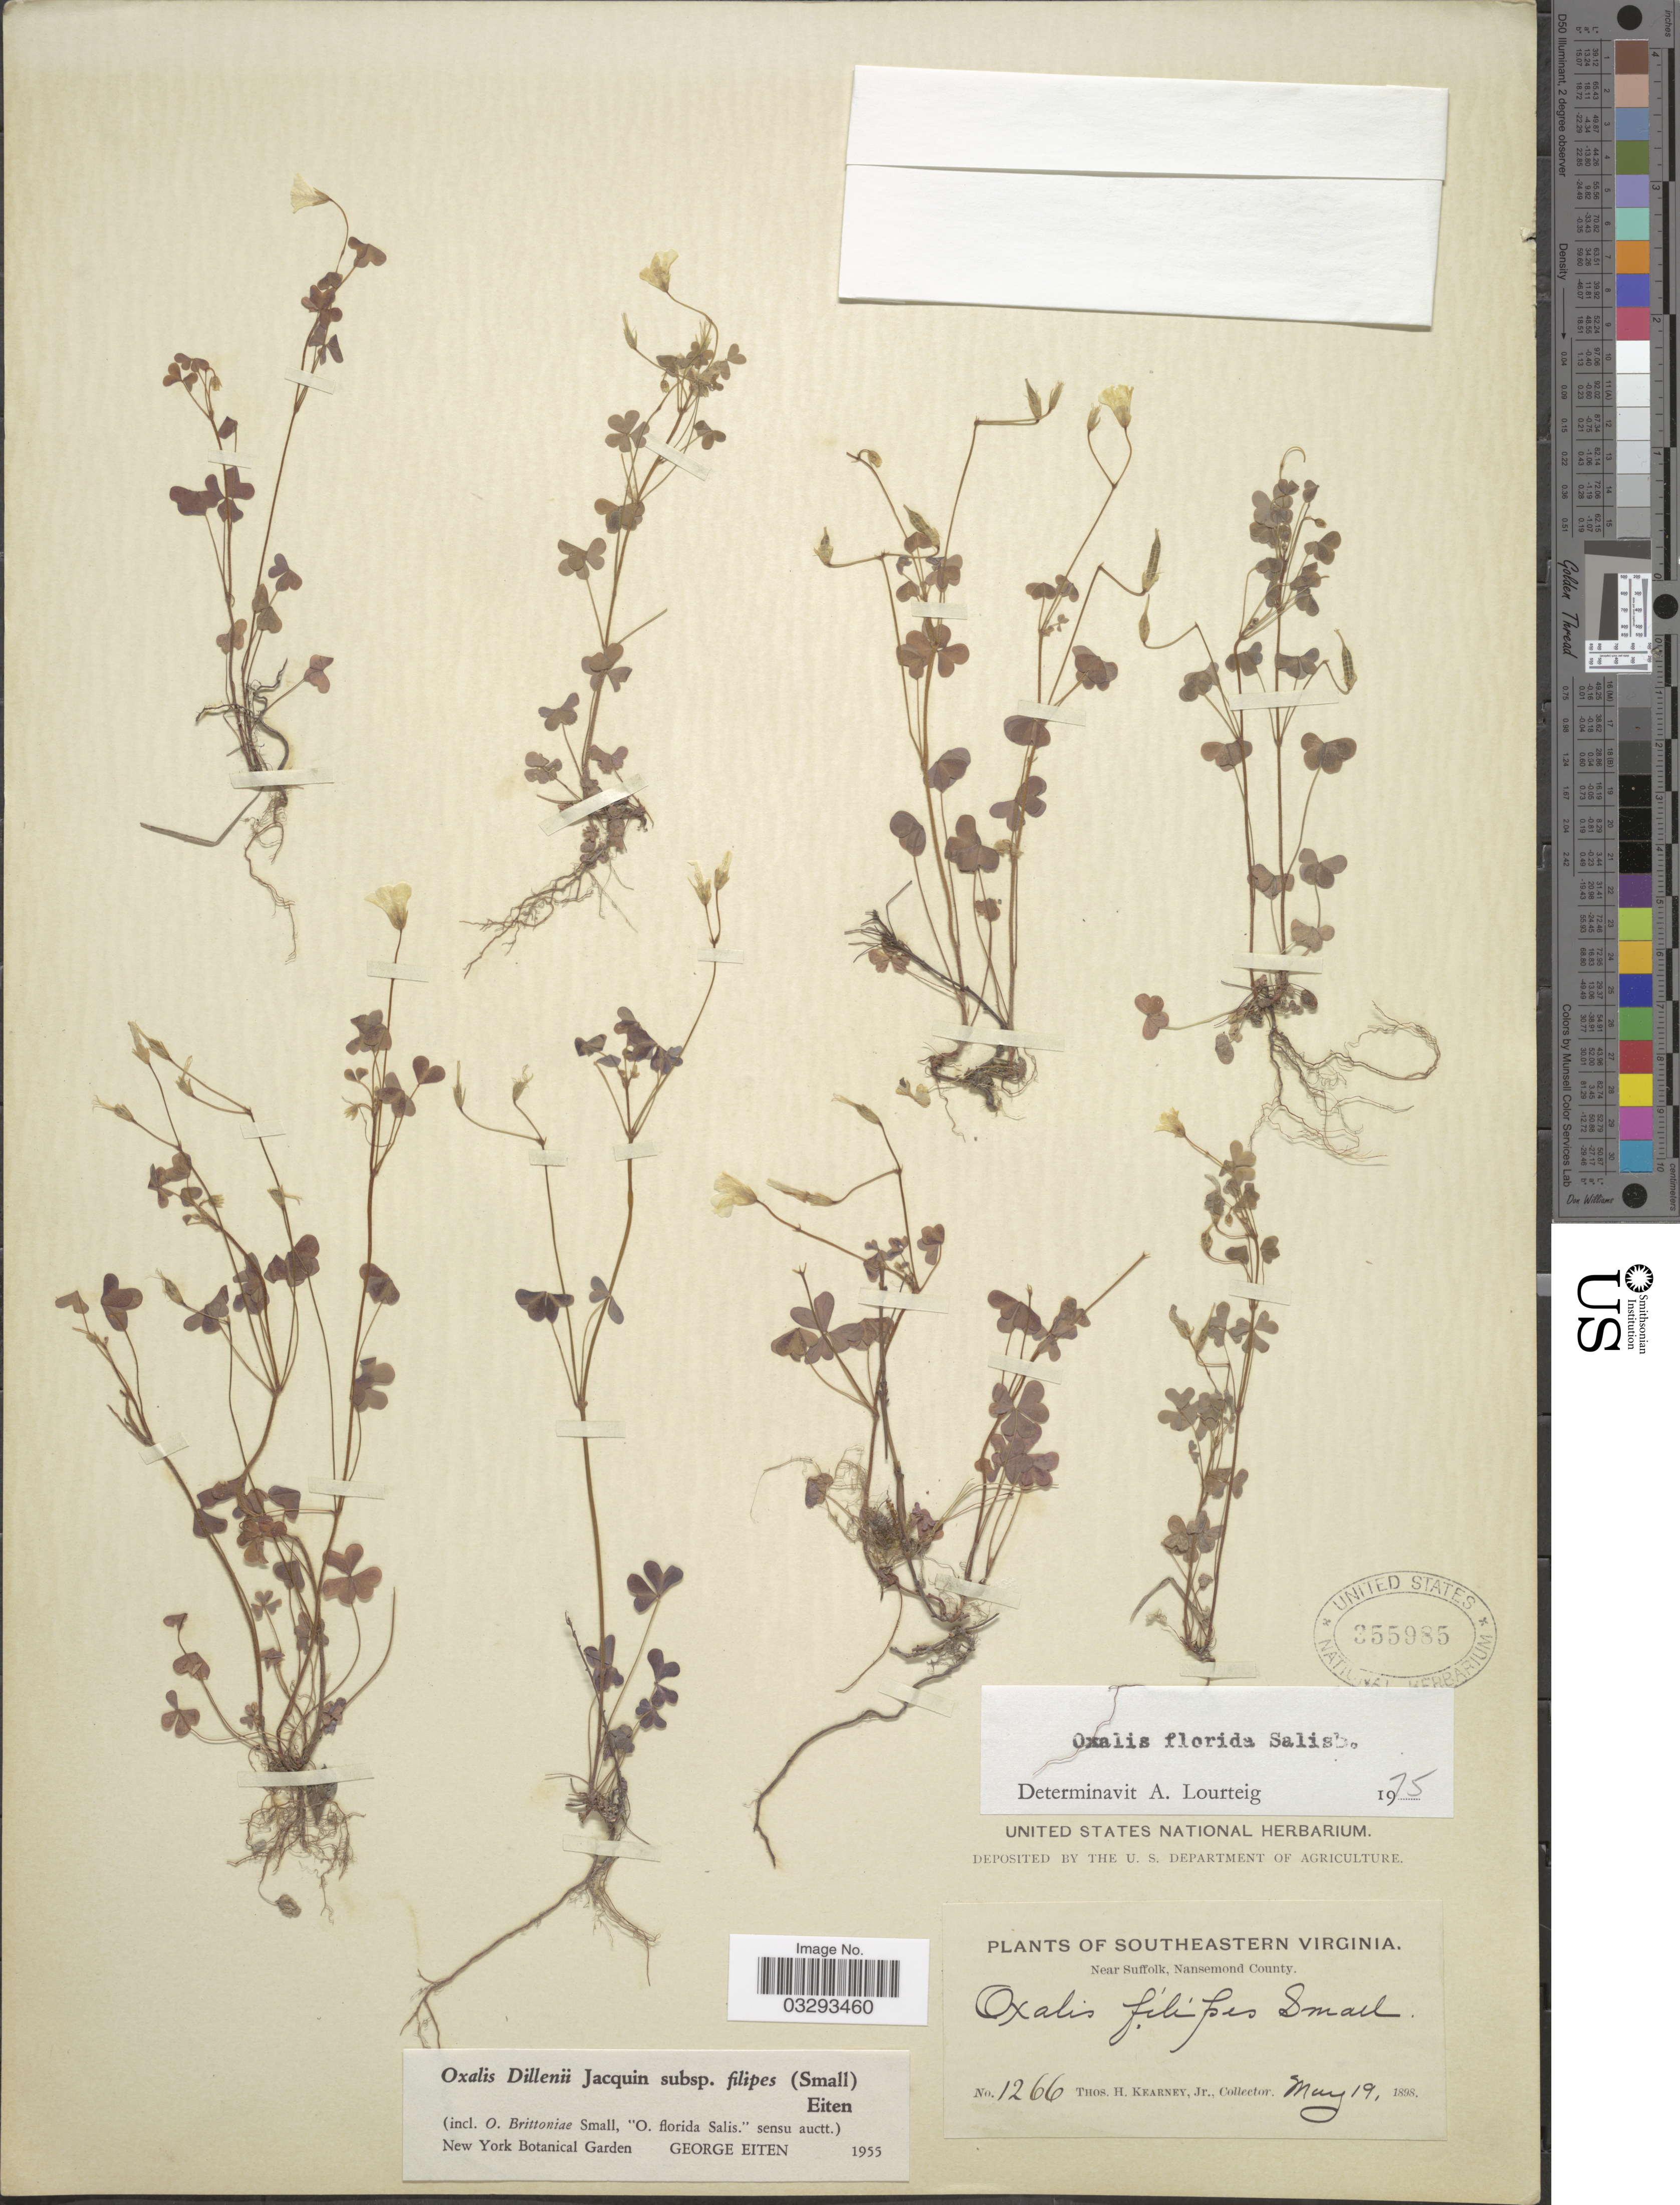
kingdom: Plantae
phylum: Tracheophyta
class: Magnoliopsida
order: Oxalidales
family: Oxalidaceae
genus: Oxalis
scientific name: Oxalis florida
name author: Salisb.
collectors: T. H. Kearney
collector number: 1266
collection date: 1898-05-19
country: United States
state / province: Virginia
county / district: City of Suffolk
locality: Southeastern Virginia. Near Suffolk, Nansemond County.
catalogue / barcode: US 355985